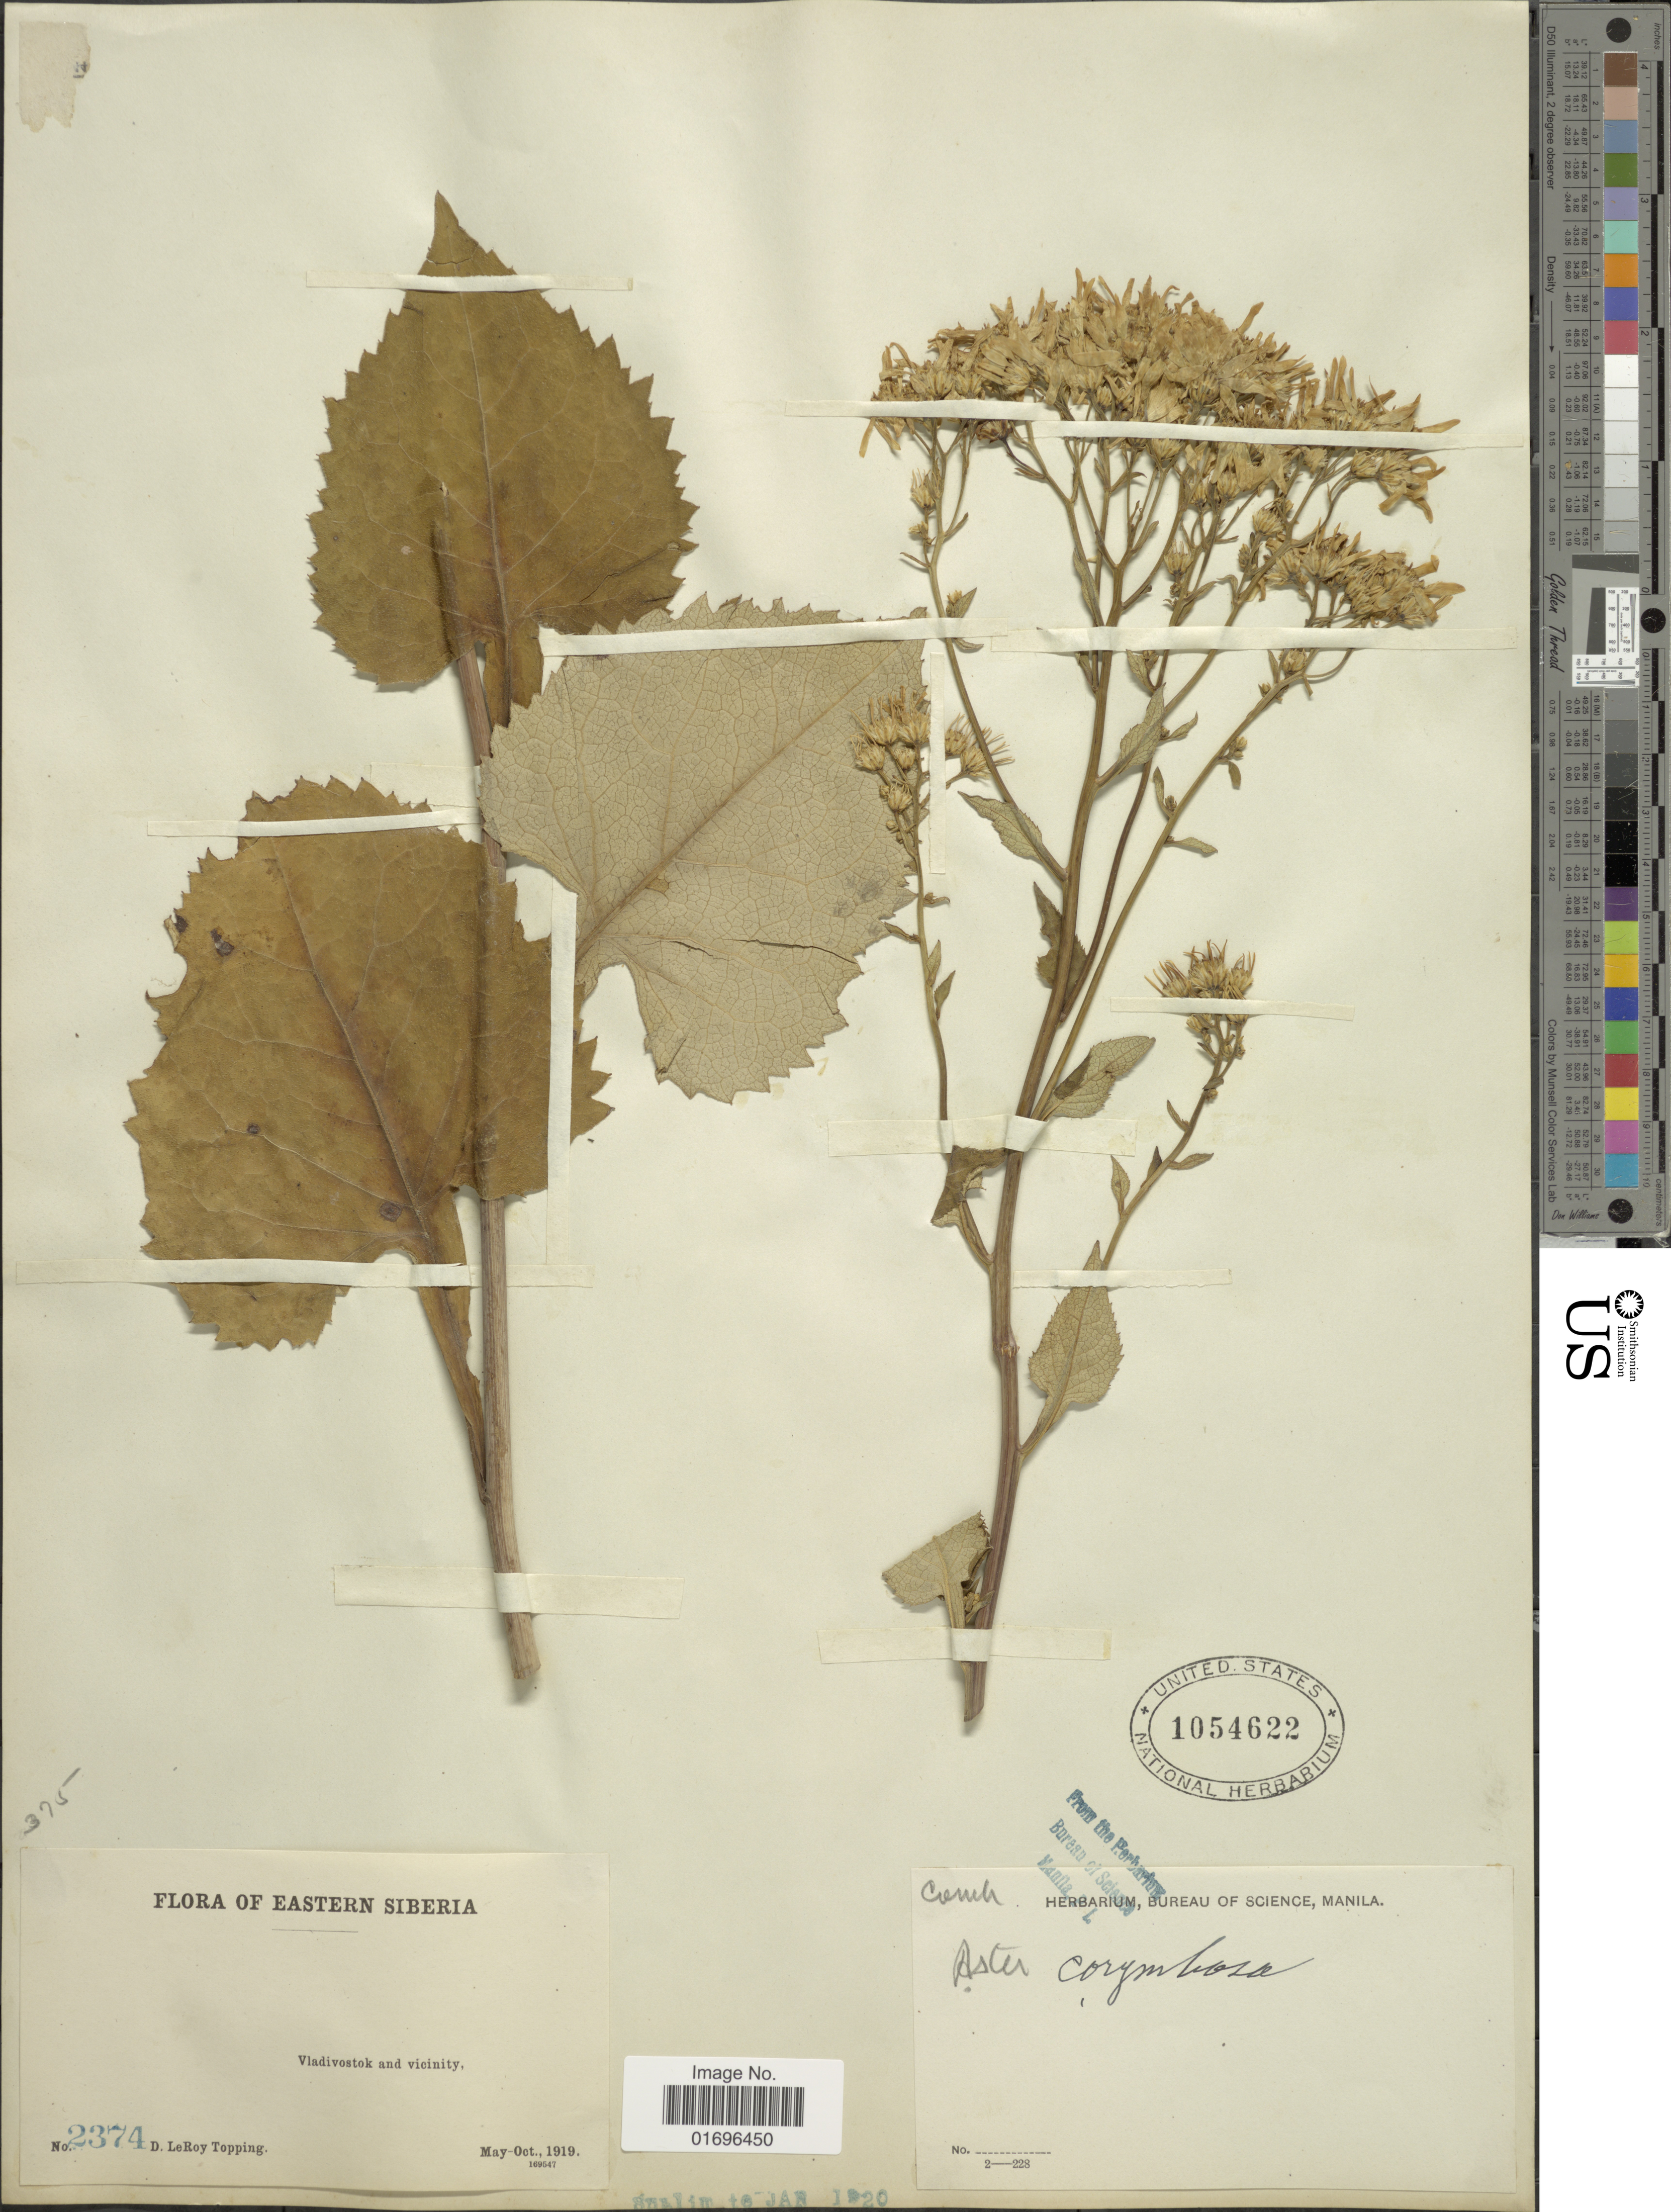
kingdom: Plantae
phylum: Tracheophyta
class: Magnoliopsida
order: Asterales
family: Asteraceae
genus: Aster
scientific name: Aster scaber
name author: Thunb.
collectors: D. L. Topping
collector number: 2374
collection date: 1919-05/1919-10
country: Russian Federation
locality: Eastern Siberia. Vladivistok and vicinity.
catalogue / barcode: US 1054622